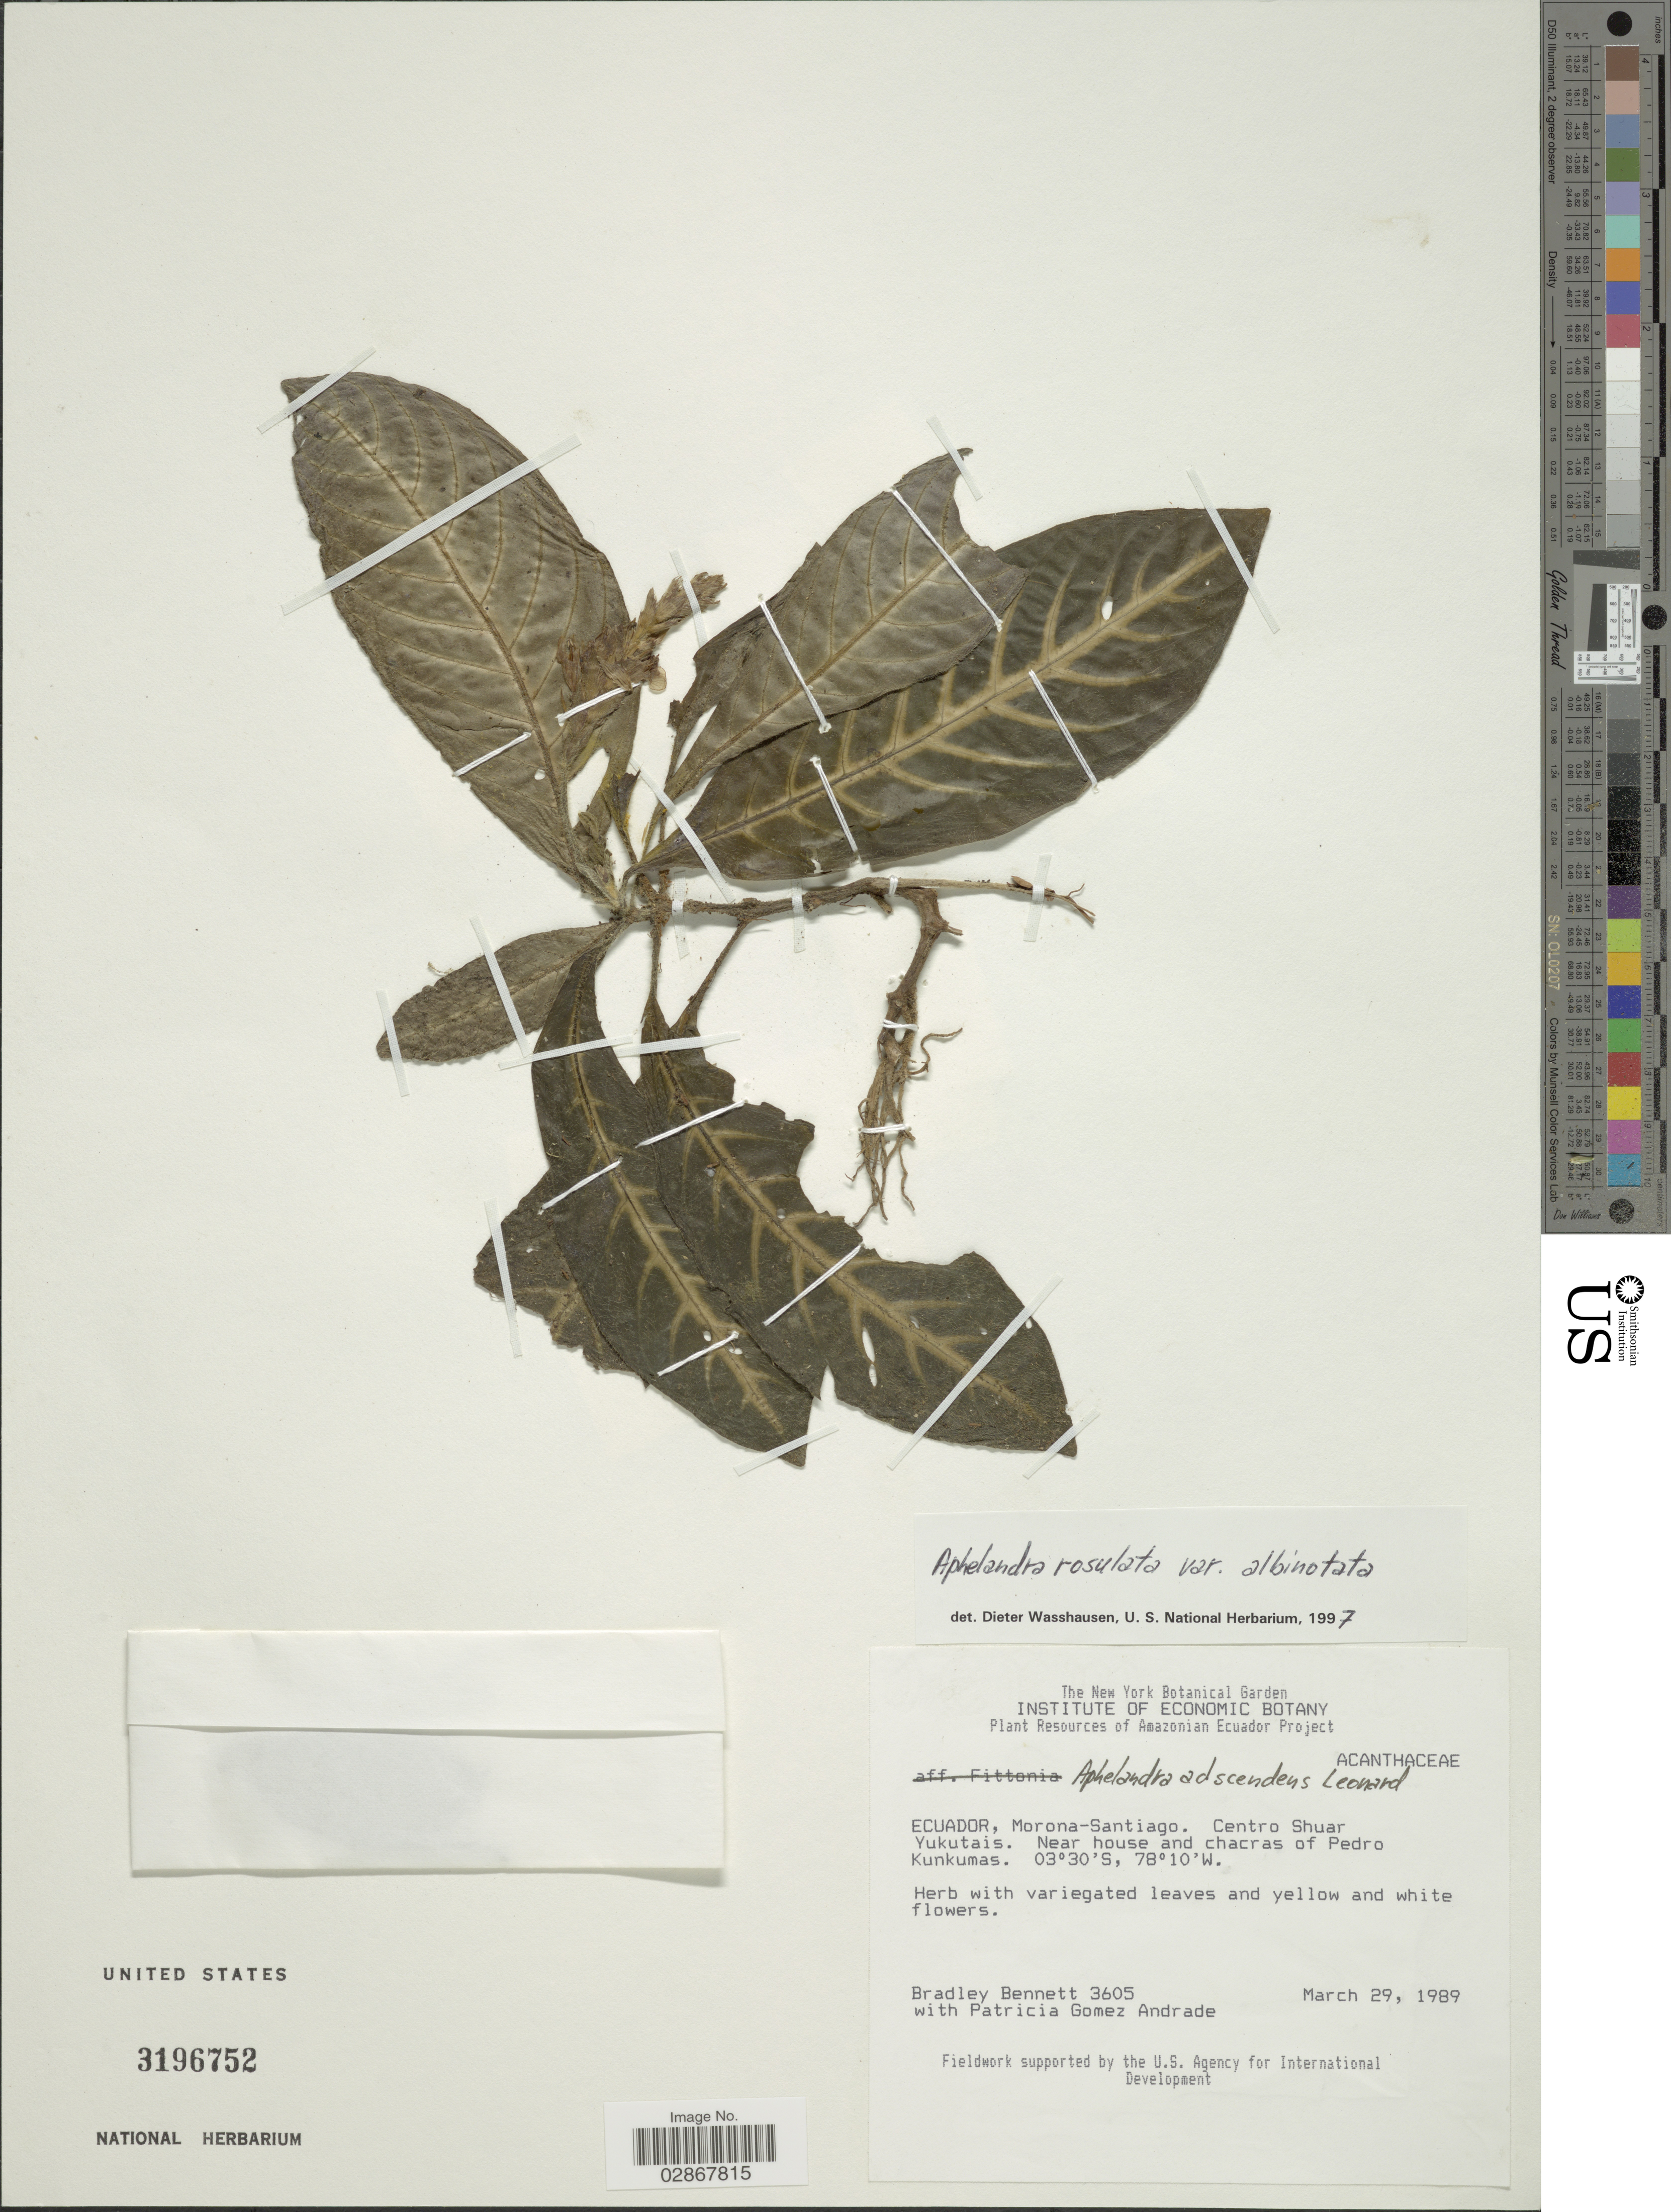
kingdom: Plantae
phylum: Tracheophyta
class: Magnoliopsida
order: Lamiales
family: Acanthaceae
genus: Aphelandra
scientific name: Aphelandra rosulata var. albinotata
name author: Wassh.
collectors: B. Bennett & P. Gomez Andrade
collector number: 3605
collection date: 1989-03-29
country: Ecuador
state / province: Morona-Santiago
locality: Centro Shuar Yukutais. Near house and chacras of Pedro Kunkumas.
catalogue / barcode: US 3196752